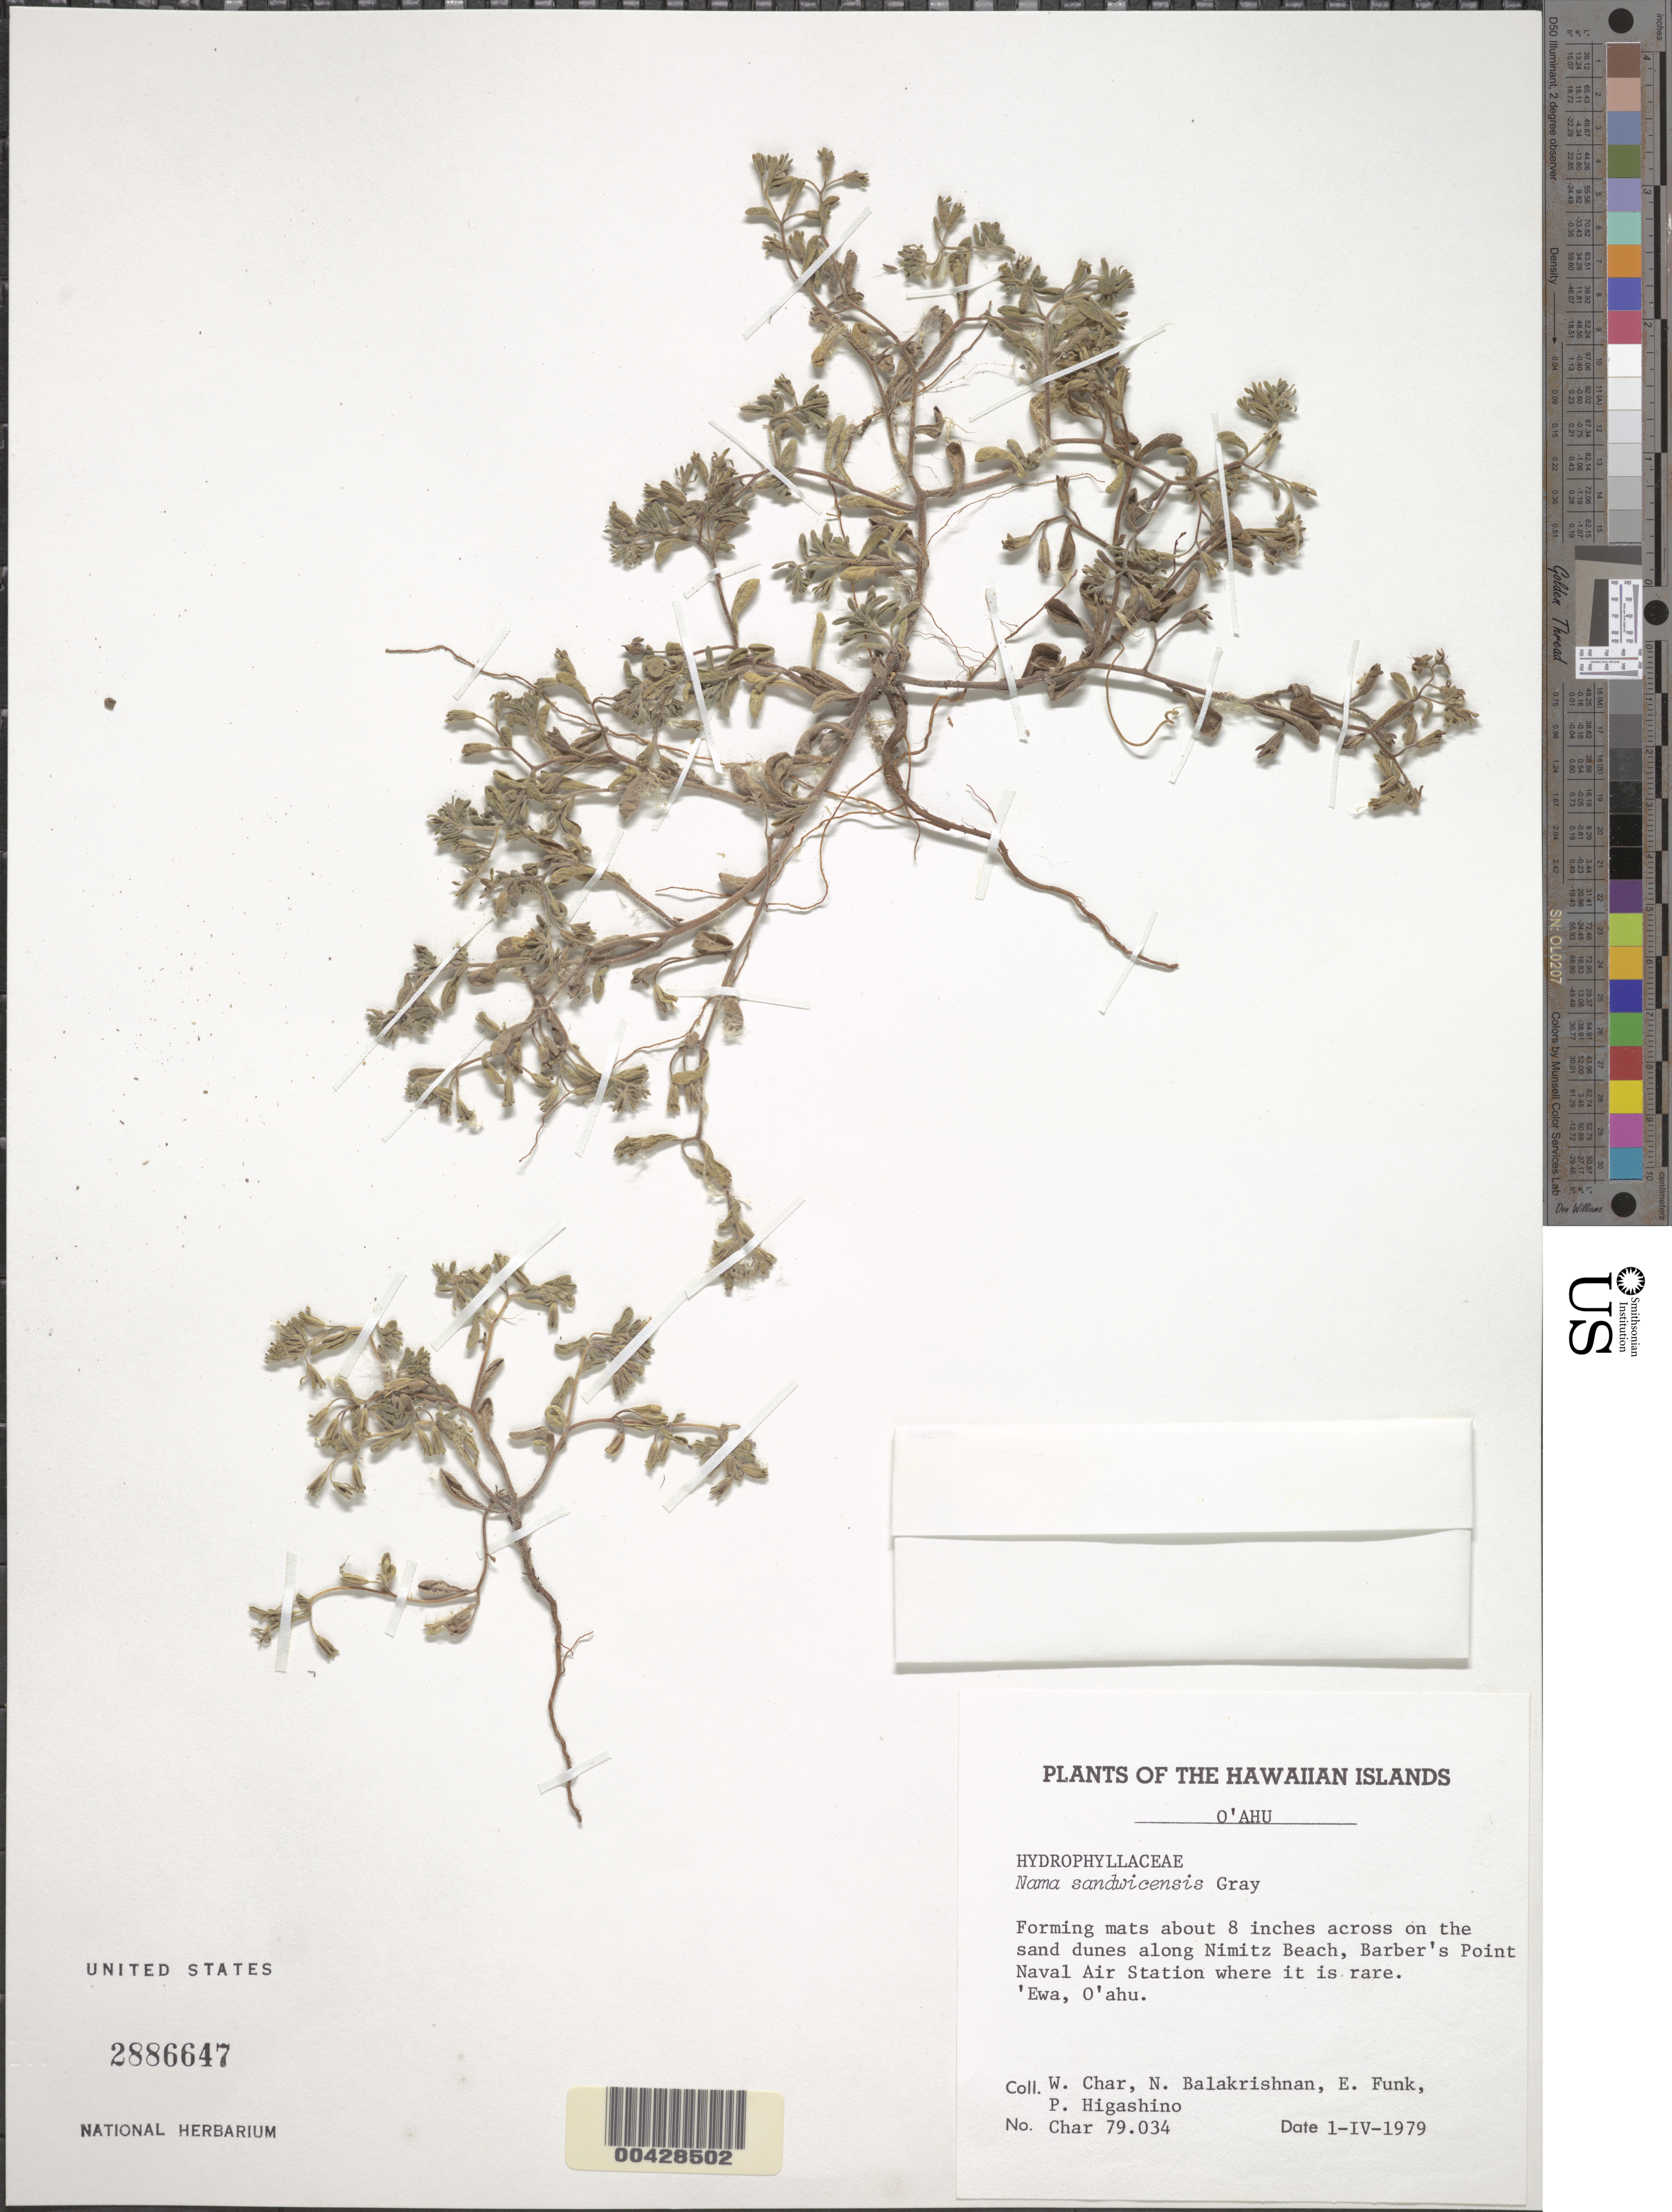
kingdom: Plantae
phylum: Tracheophyta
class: Magnoliopsida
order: Boraginales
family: Namaceae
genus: Nama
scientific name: Nama sandwicensis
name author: A. Gray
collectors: W. Char, N. Balakrishnan, E. Funk & P. Higashino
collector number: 79.034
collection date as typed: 1 Apr 1979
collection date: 1979-04-01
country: United States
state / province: Hawaii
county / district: Honolulu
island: Oahu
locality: Sand dunes along Nimitz Beach, Barber's Point Naval Air Station, 'Ewa.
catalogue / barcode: US 2886647